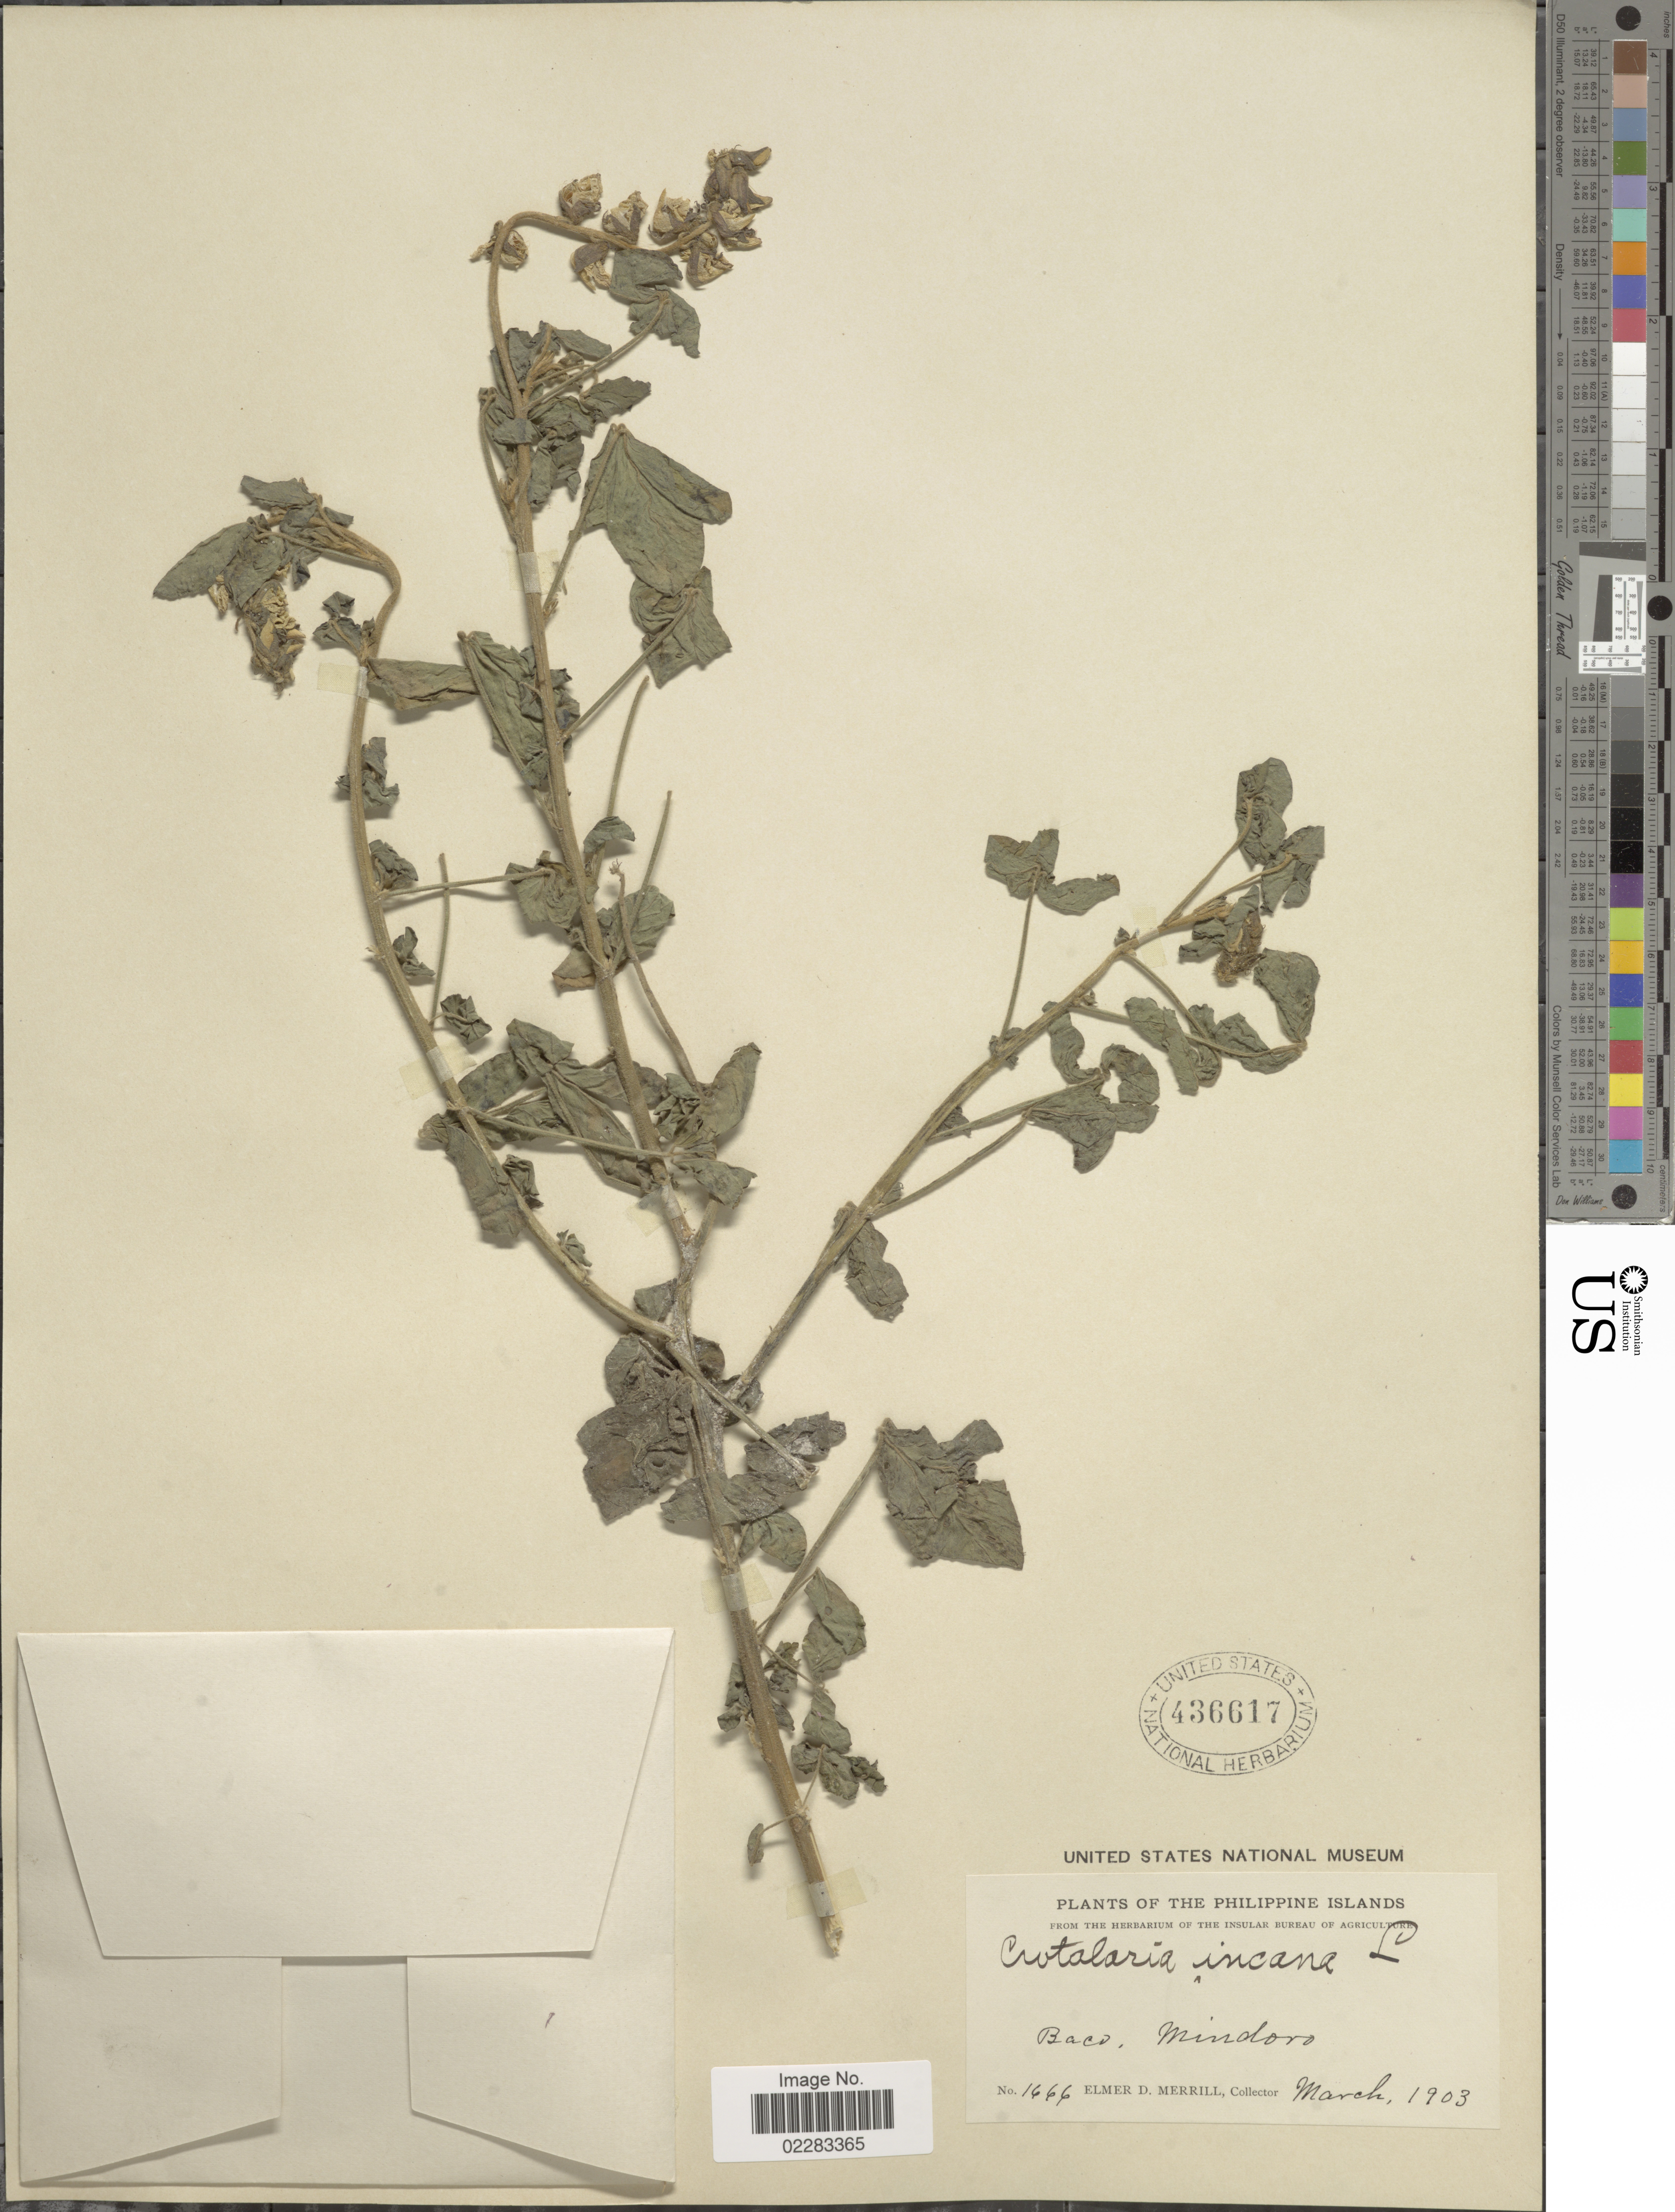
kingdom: Plantae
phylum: Tracheophyta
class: Magnoliopsida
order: Fabales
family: Fabaceae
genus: Crotalaria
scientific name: Crotalaria incana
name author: L.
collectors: E. D. Merrill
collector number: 1666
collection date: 1903-03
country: Philippines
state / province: Mimaropa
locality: The Philippine Islands, Baco, Mindoro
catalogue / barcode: US 436617